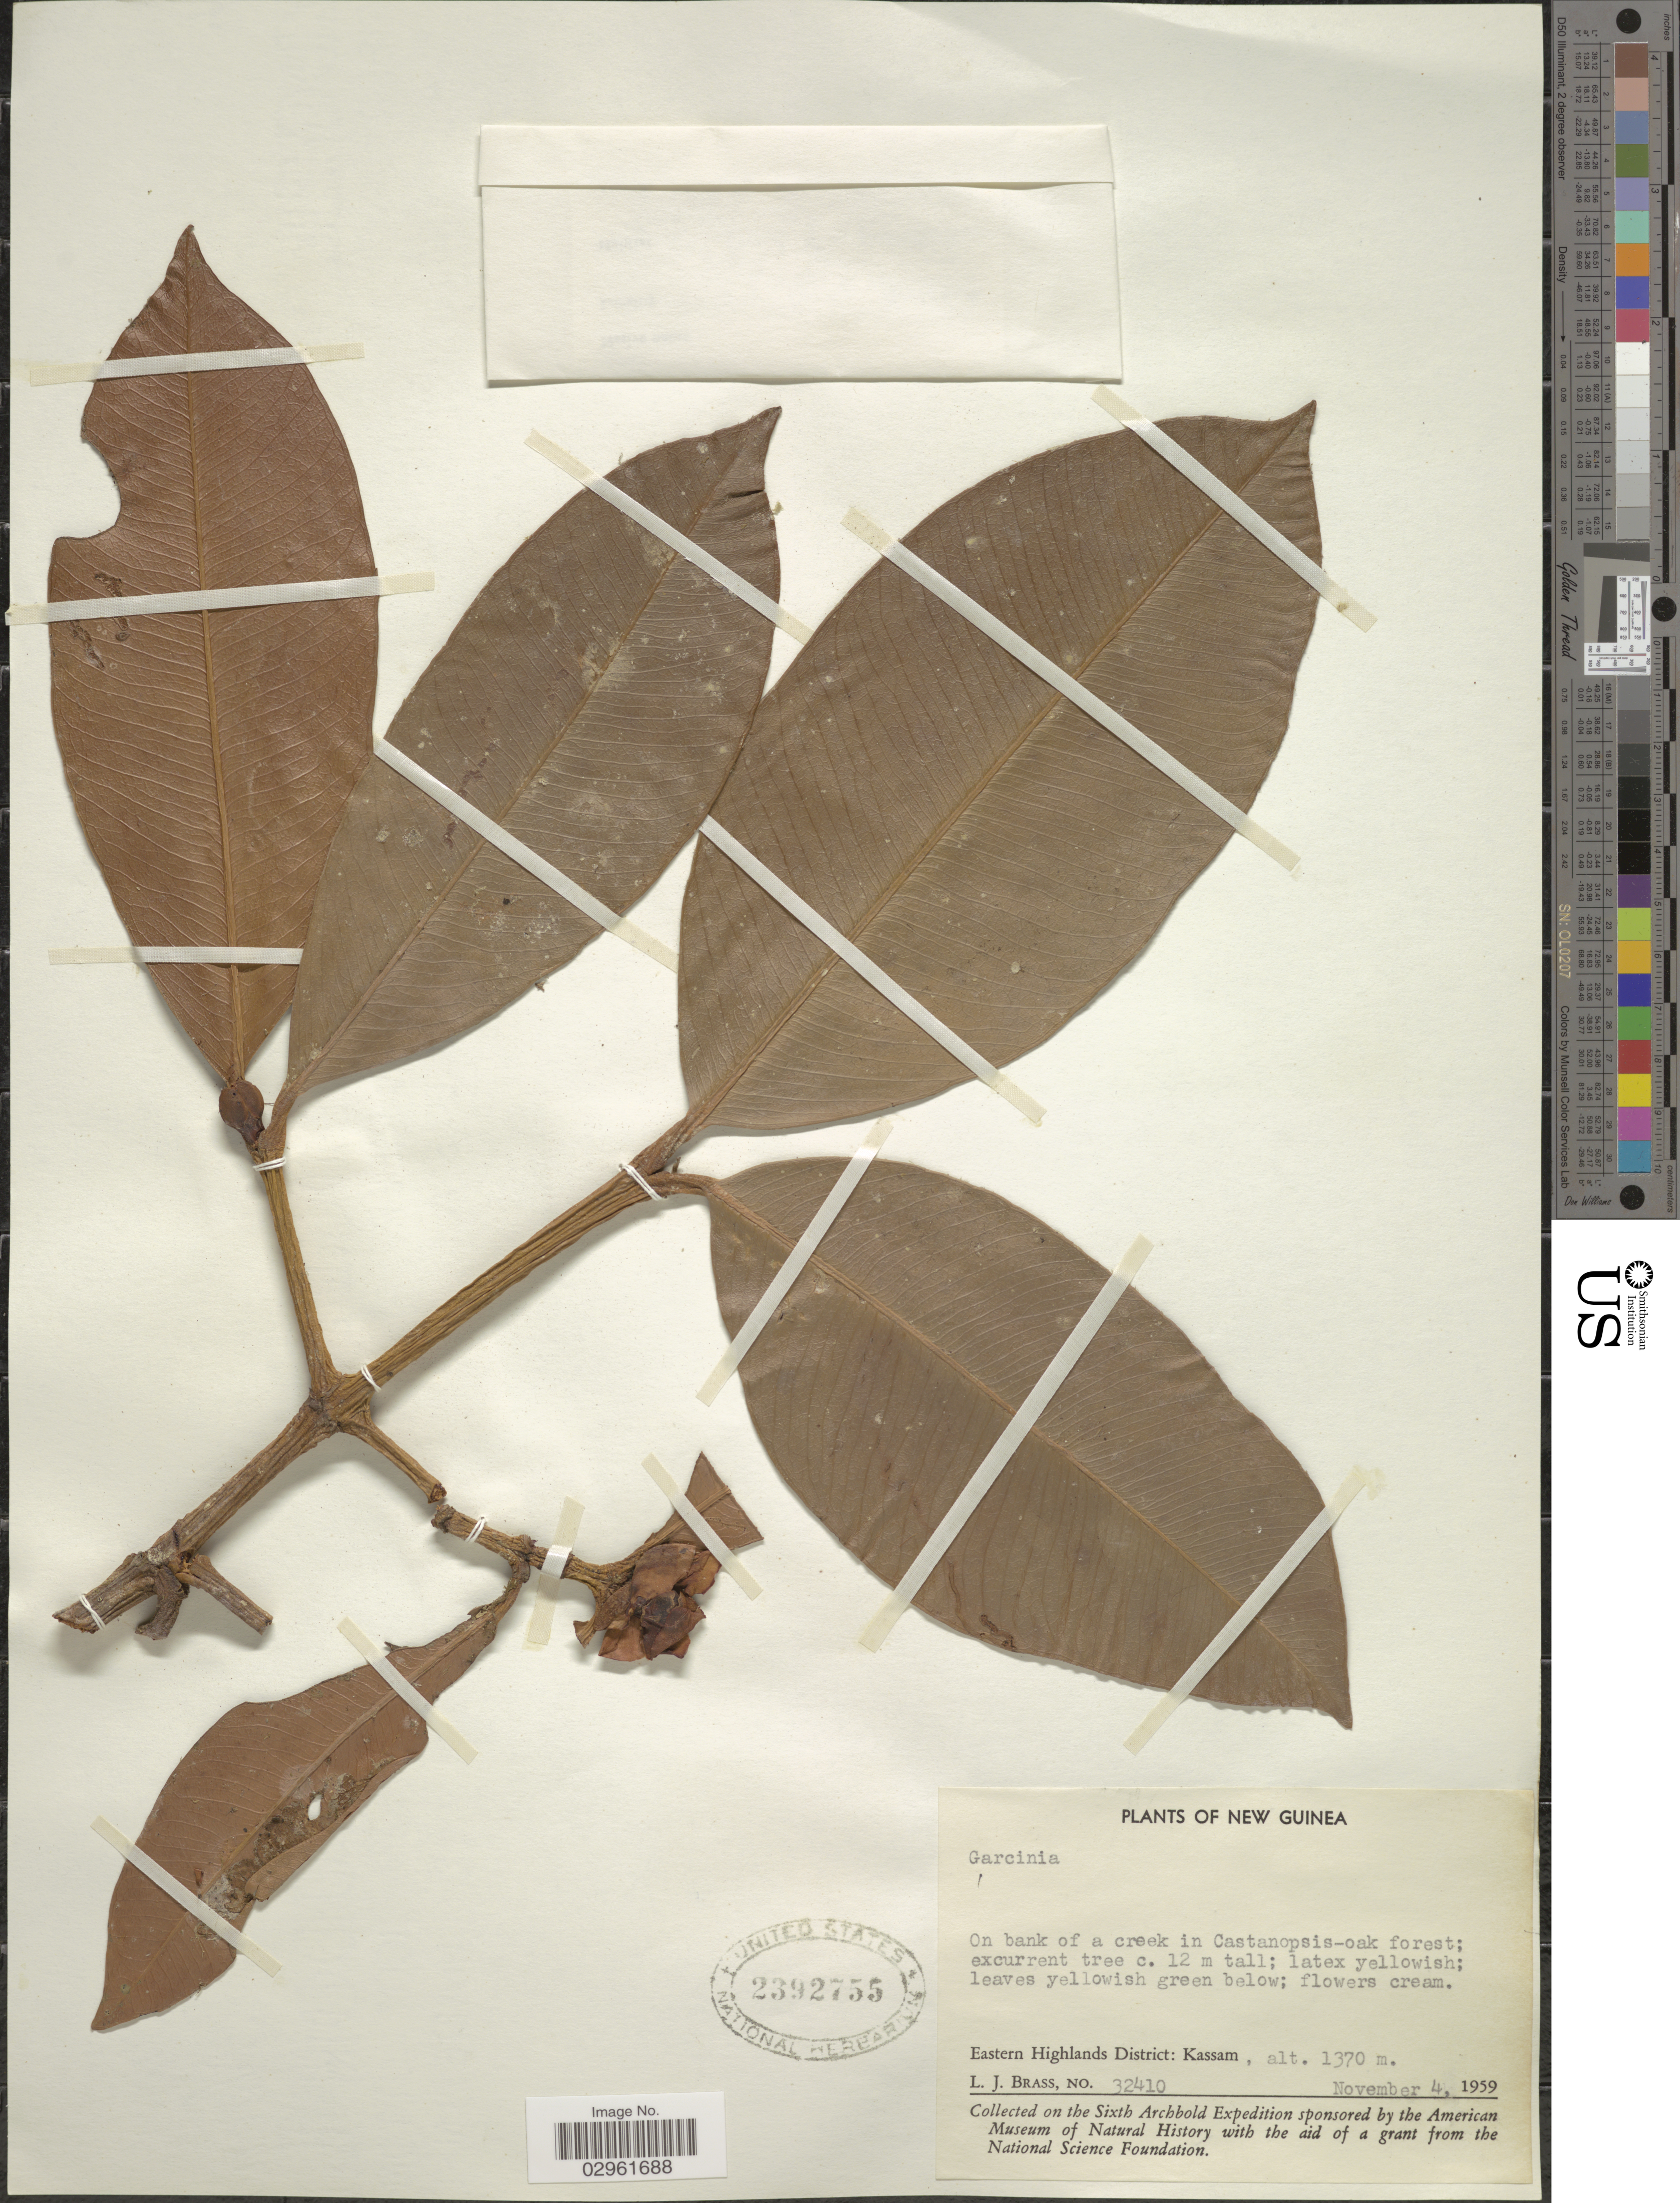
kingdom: Plantae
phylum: Tracheophyta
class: Magnoliopsida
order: Malpighiales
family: Clusiaceae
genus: Garcinia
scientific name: Garcinia sp.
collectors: L. J. Brass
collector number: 32410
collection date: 1959-11-04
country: Papua New Guinea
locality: New Guinea. Eastern Highlands District: Kassam.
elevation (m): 1370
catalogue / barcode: US 2392755